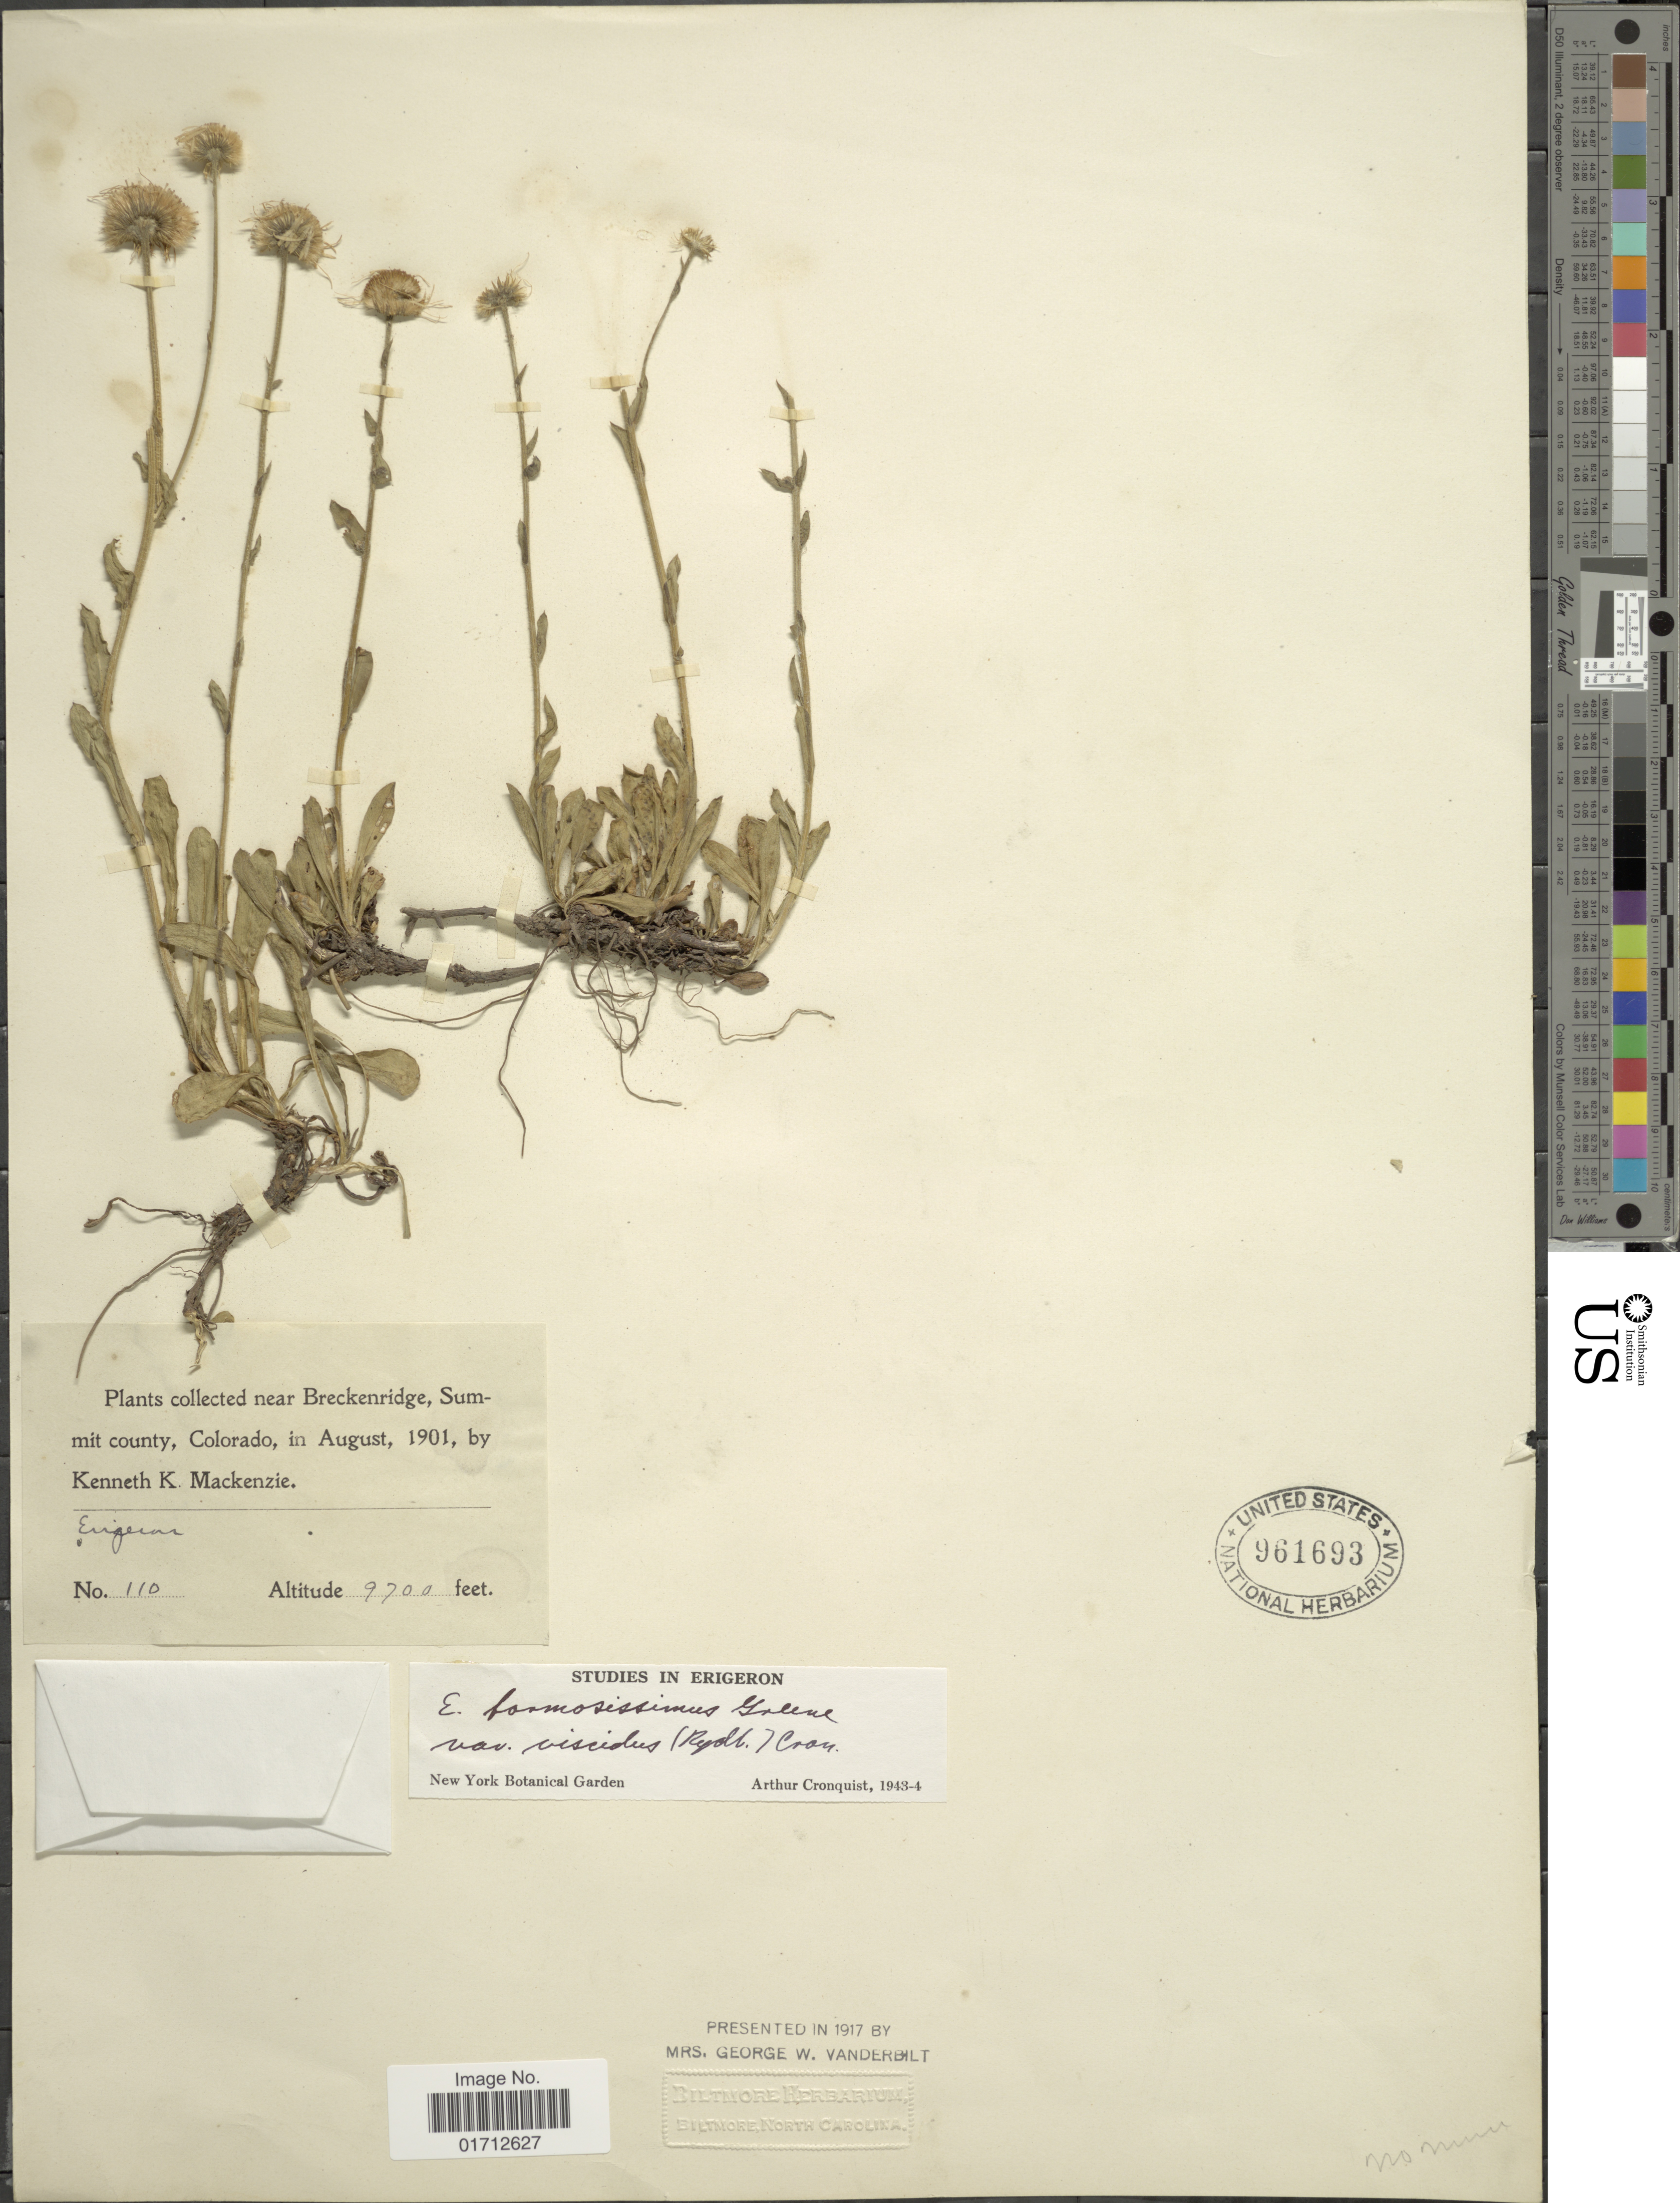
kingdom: Plantae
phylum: Tracheophyta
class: Magnoliopsida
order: Asterales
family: Asteraceae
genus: Erigeron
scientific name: Erigeron formosissimus var. viscidus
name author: (Rydb.) Cronq.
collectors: K. K. Mackenzie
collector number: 110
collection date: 1901-08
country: United States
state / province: Colorado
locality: Near Breckenridge, Summit county.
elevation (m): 2957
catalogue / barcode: US 961693